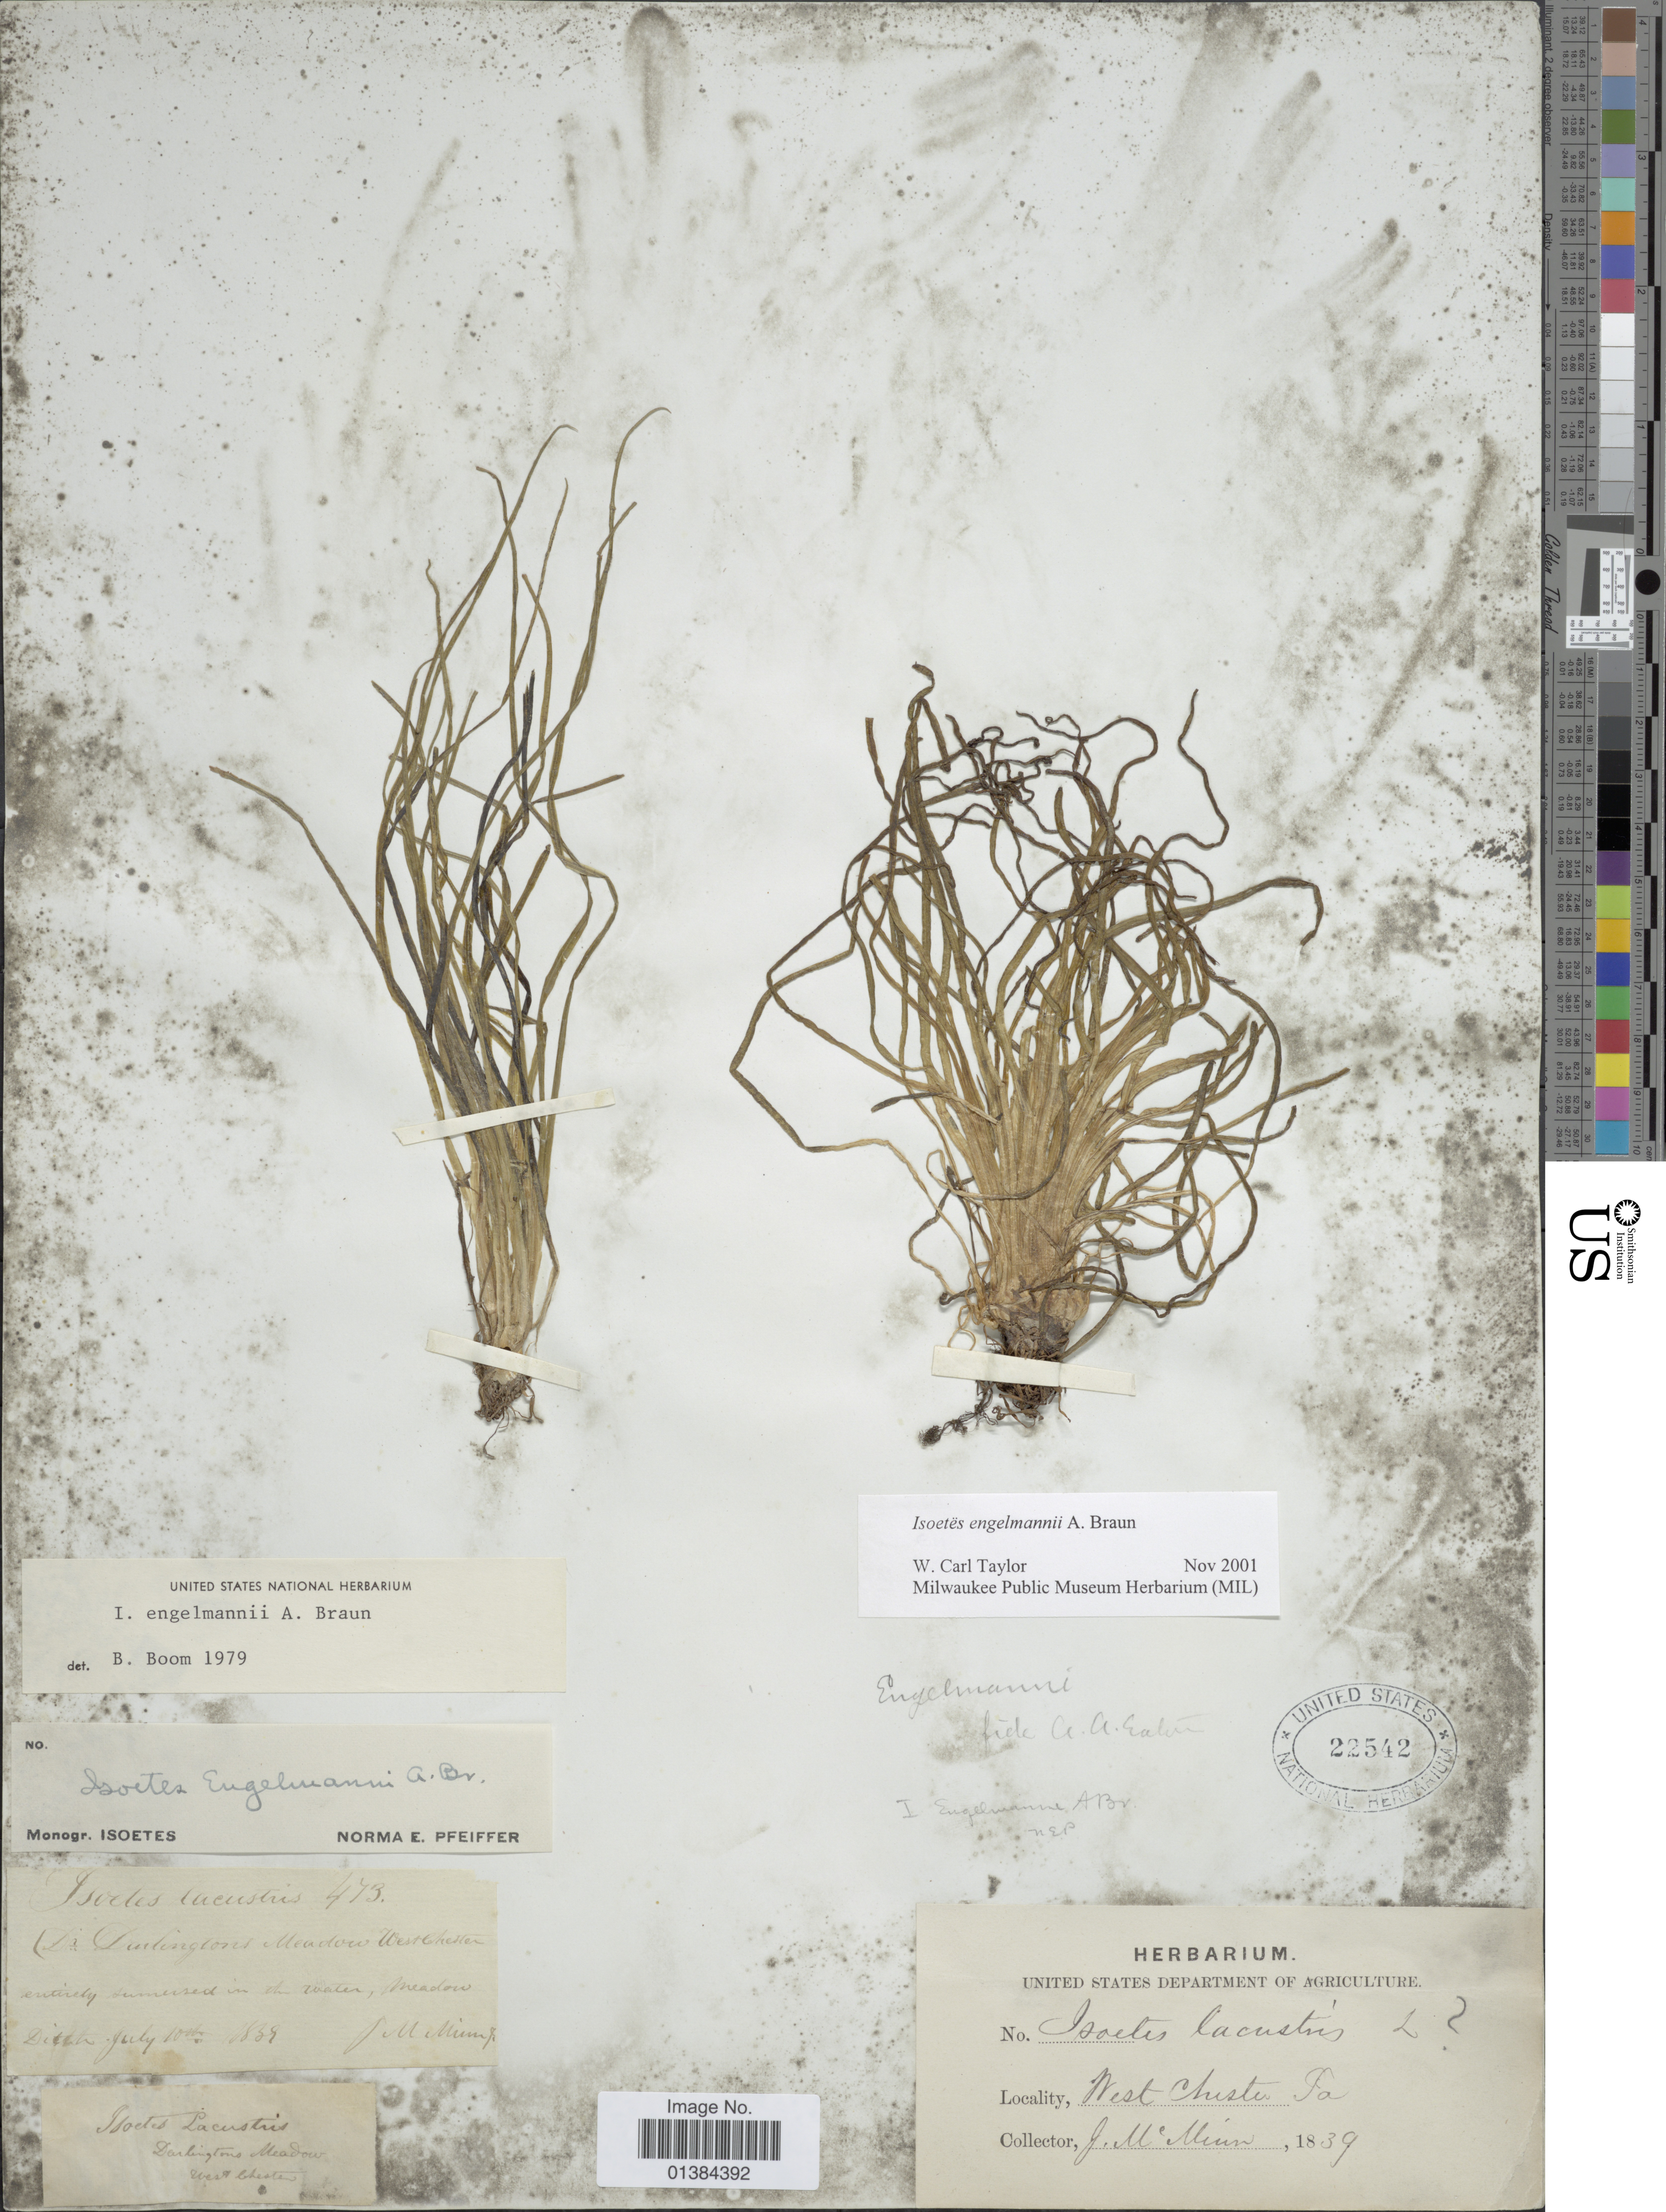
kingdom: Plantae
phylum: Tracheophyta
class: Lycopodiopsida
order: Isoetales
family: Isoetaceae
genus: Isoetes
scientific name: Isoetes engelmannii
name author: A. Braun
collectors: J. McMinn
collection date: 1839-07-10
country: United States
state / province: Pennsylvania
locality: West Chester.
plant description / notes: Possibly 2 separate elements mounted on one sheet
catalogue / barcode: US 22542